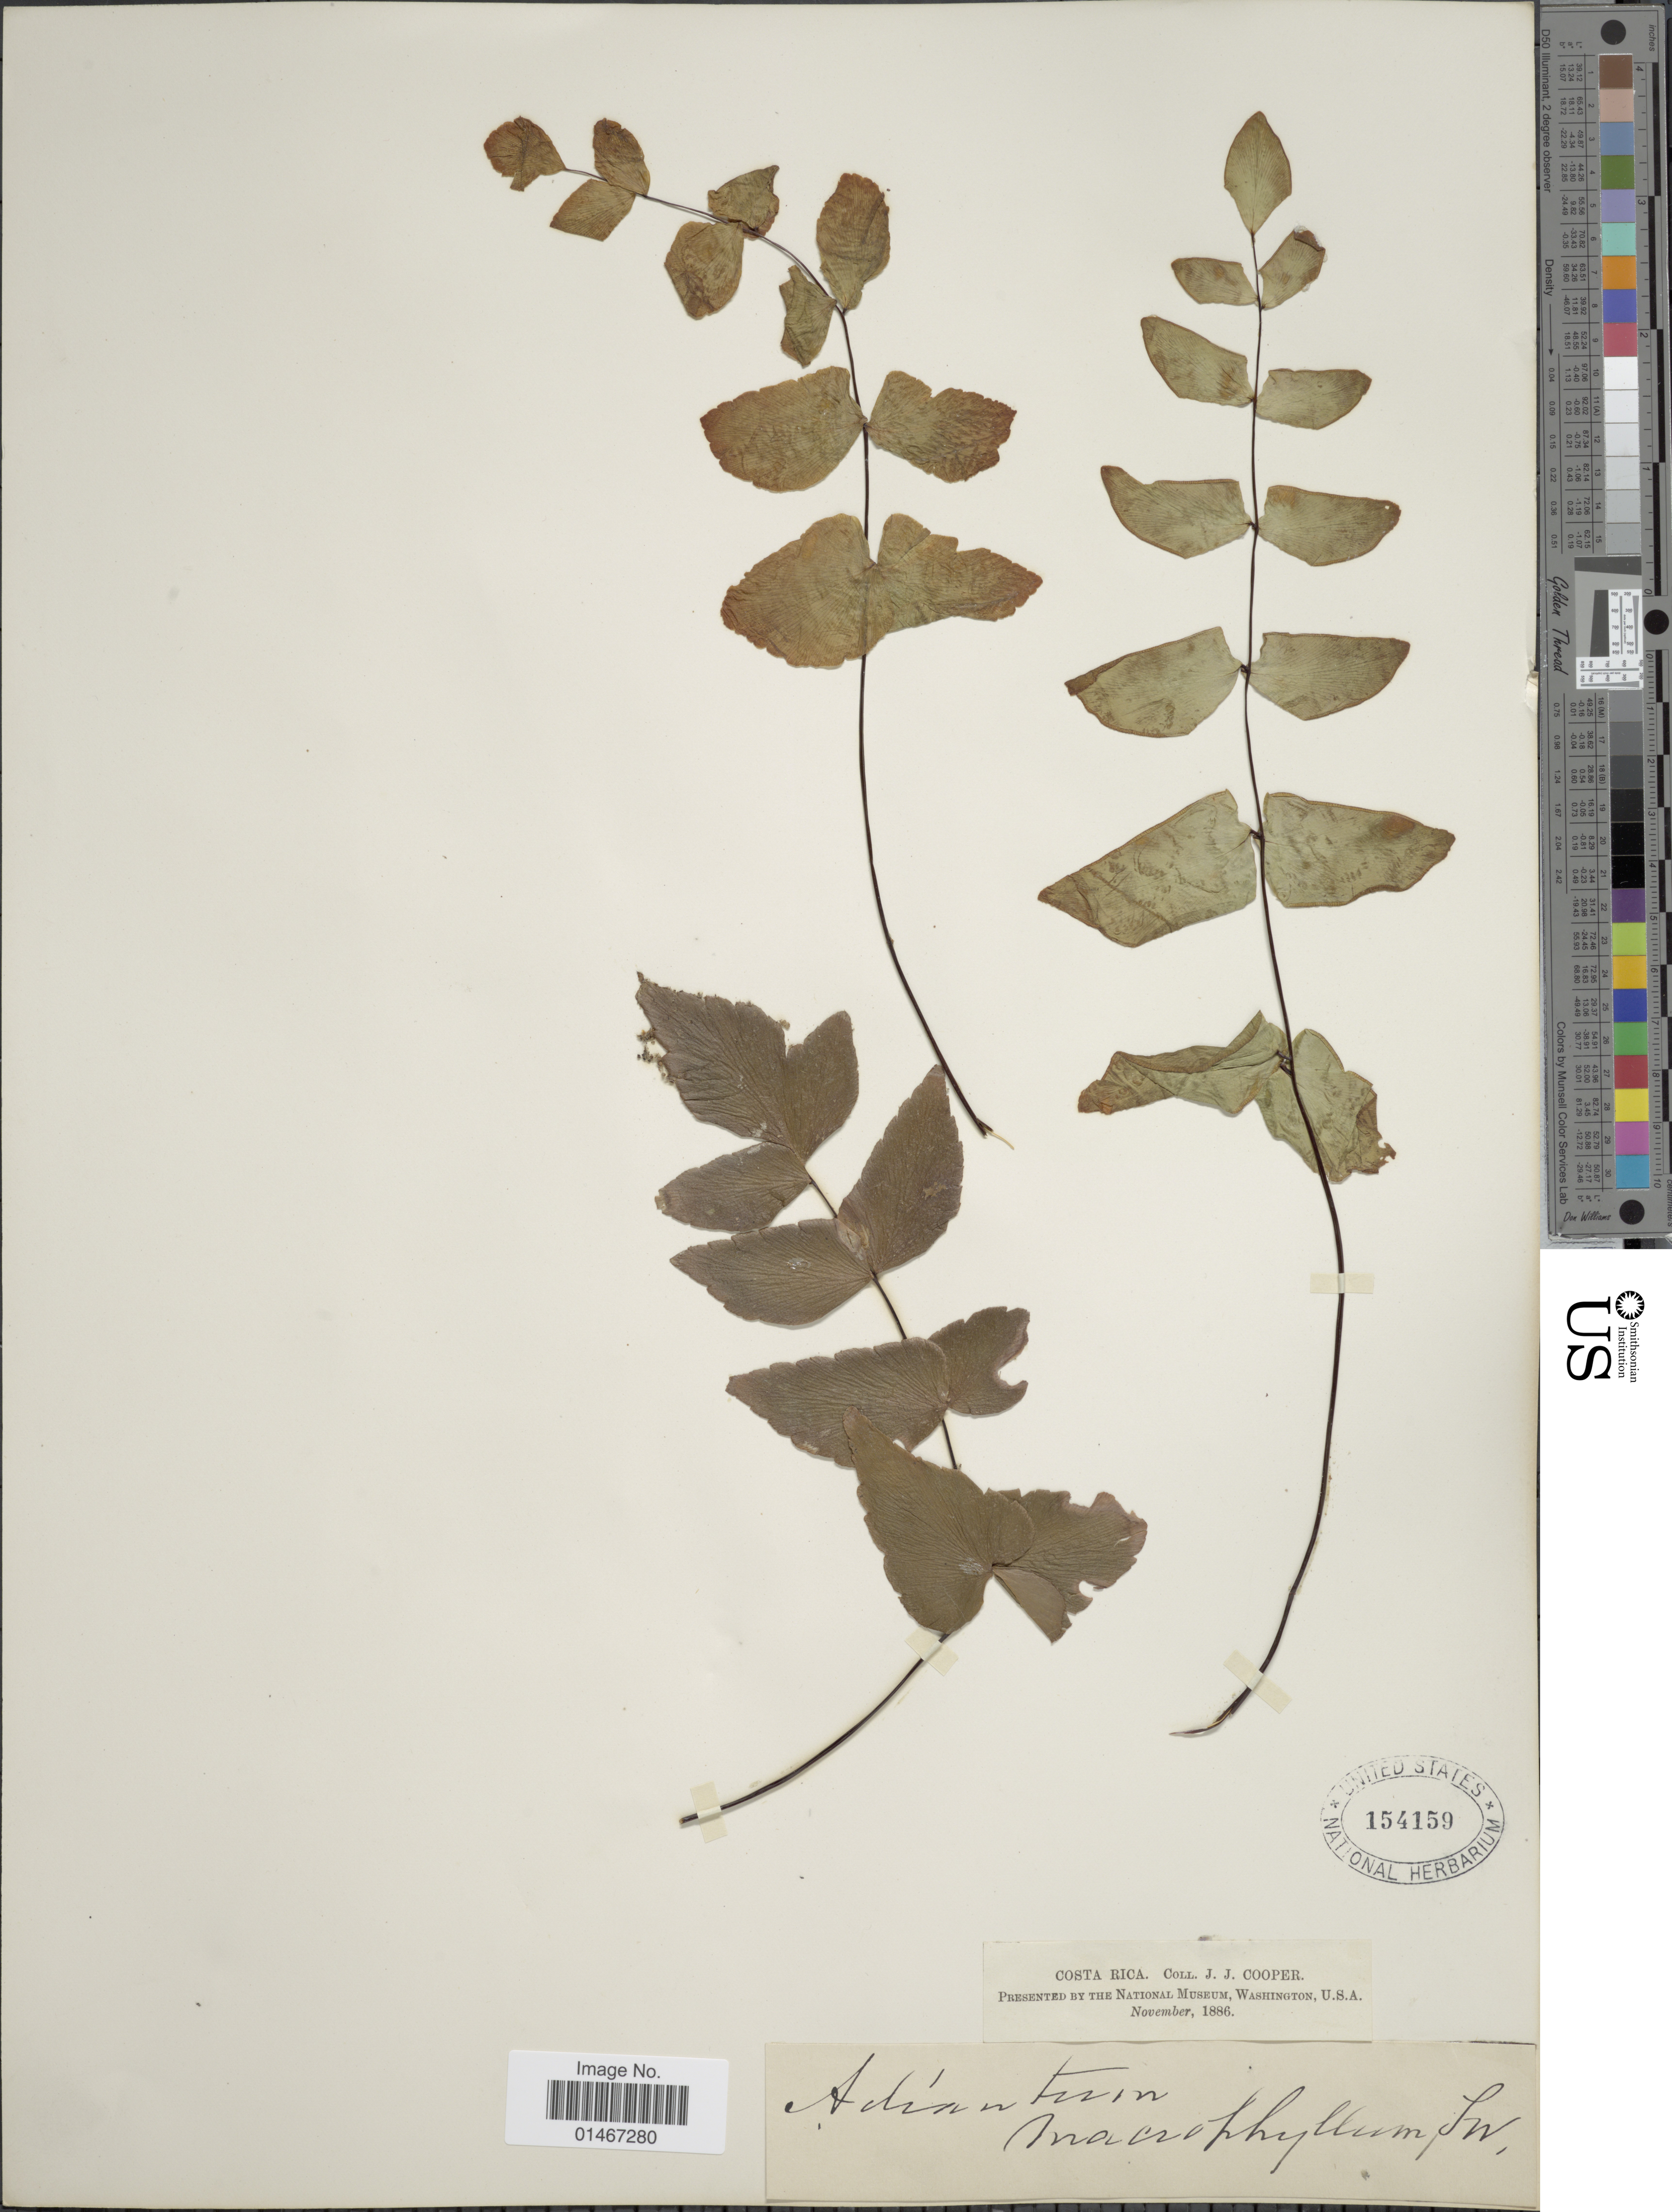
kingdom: Plantae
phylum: Tracheophyta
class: Polypodiopsida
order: Polypodiales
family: Pteridaceae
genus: Adiantum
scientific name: Adiantum macrophyllum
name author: Sw.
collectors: J. J. Cooper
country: Costa Rica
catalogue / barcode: US 154159